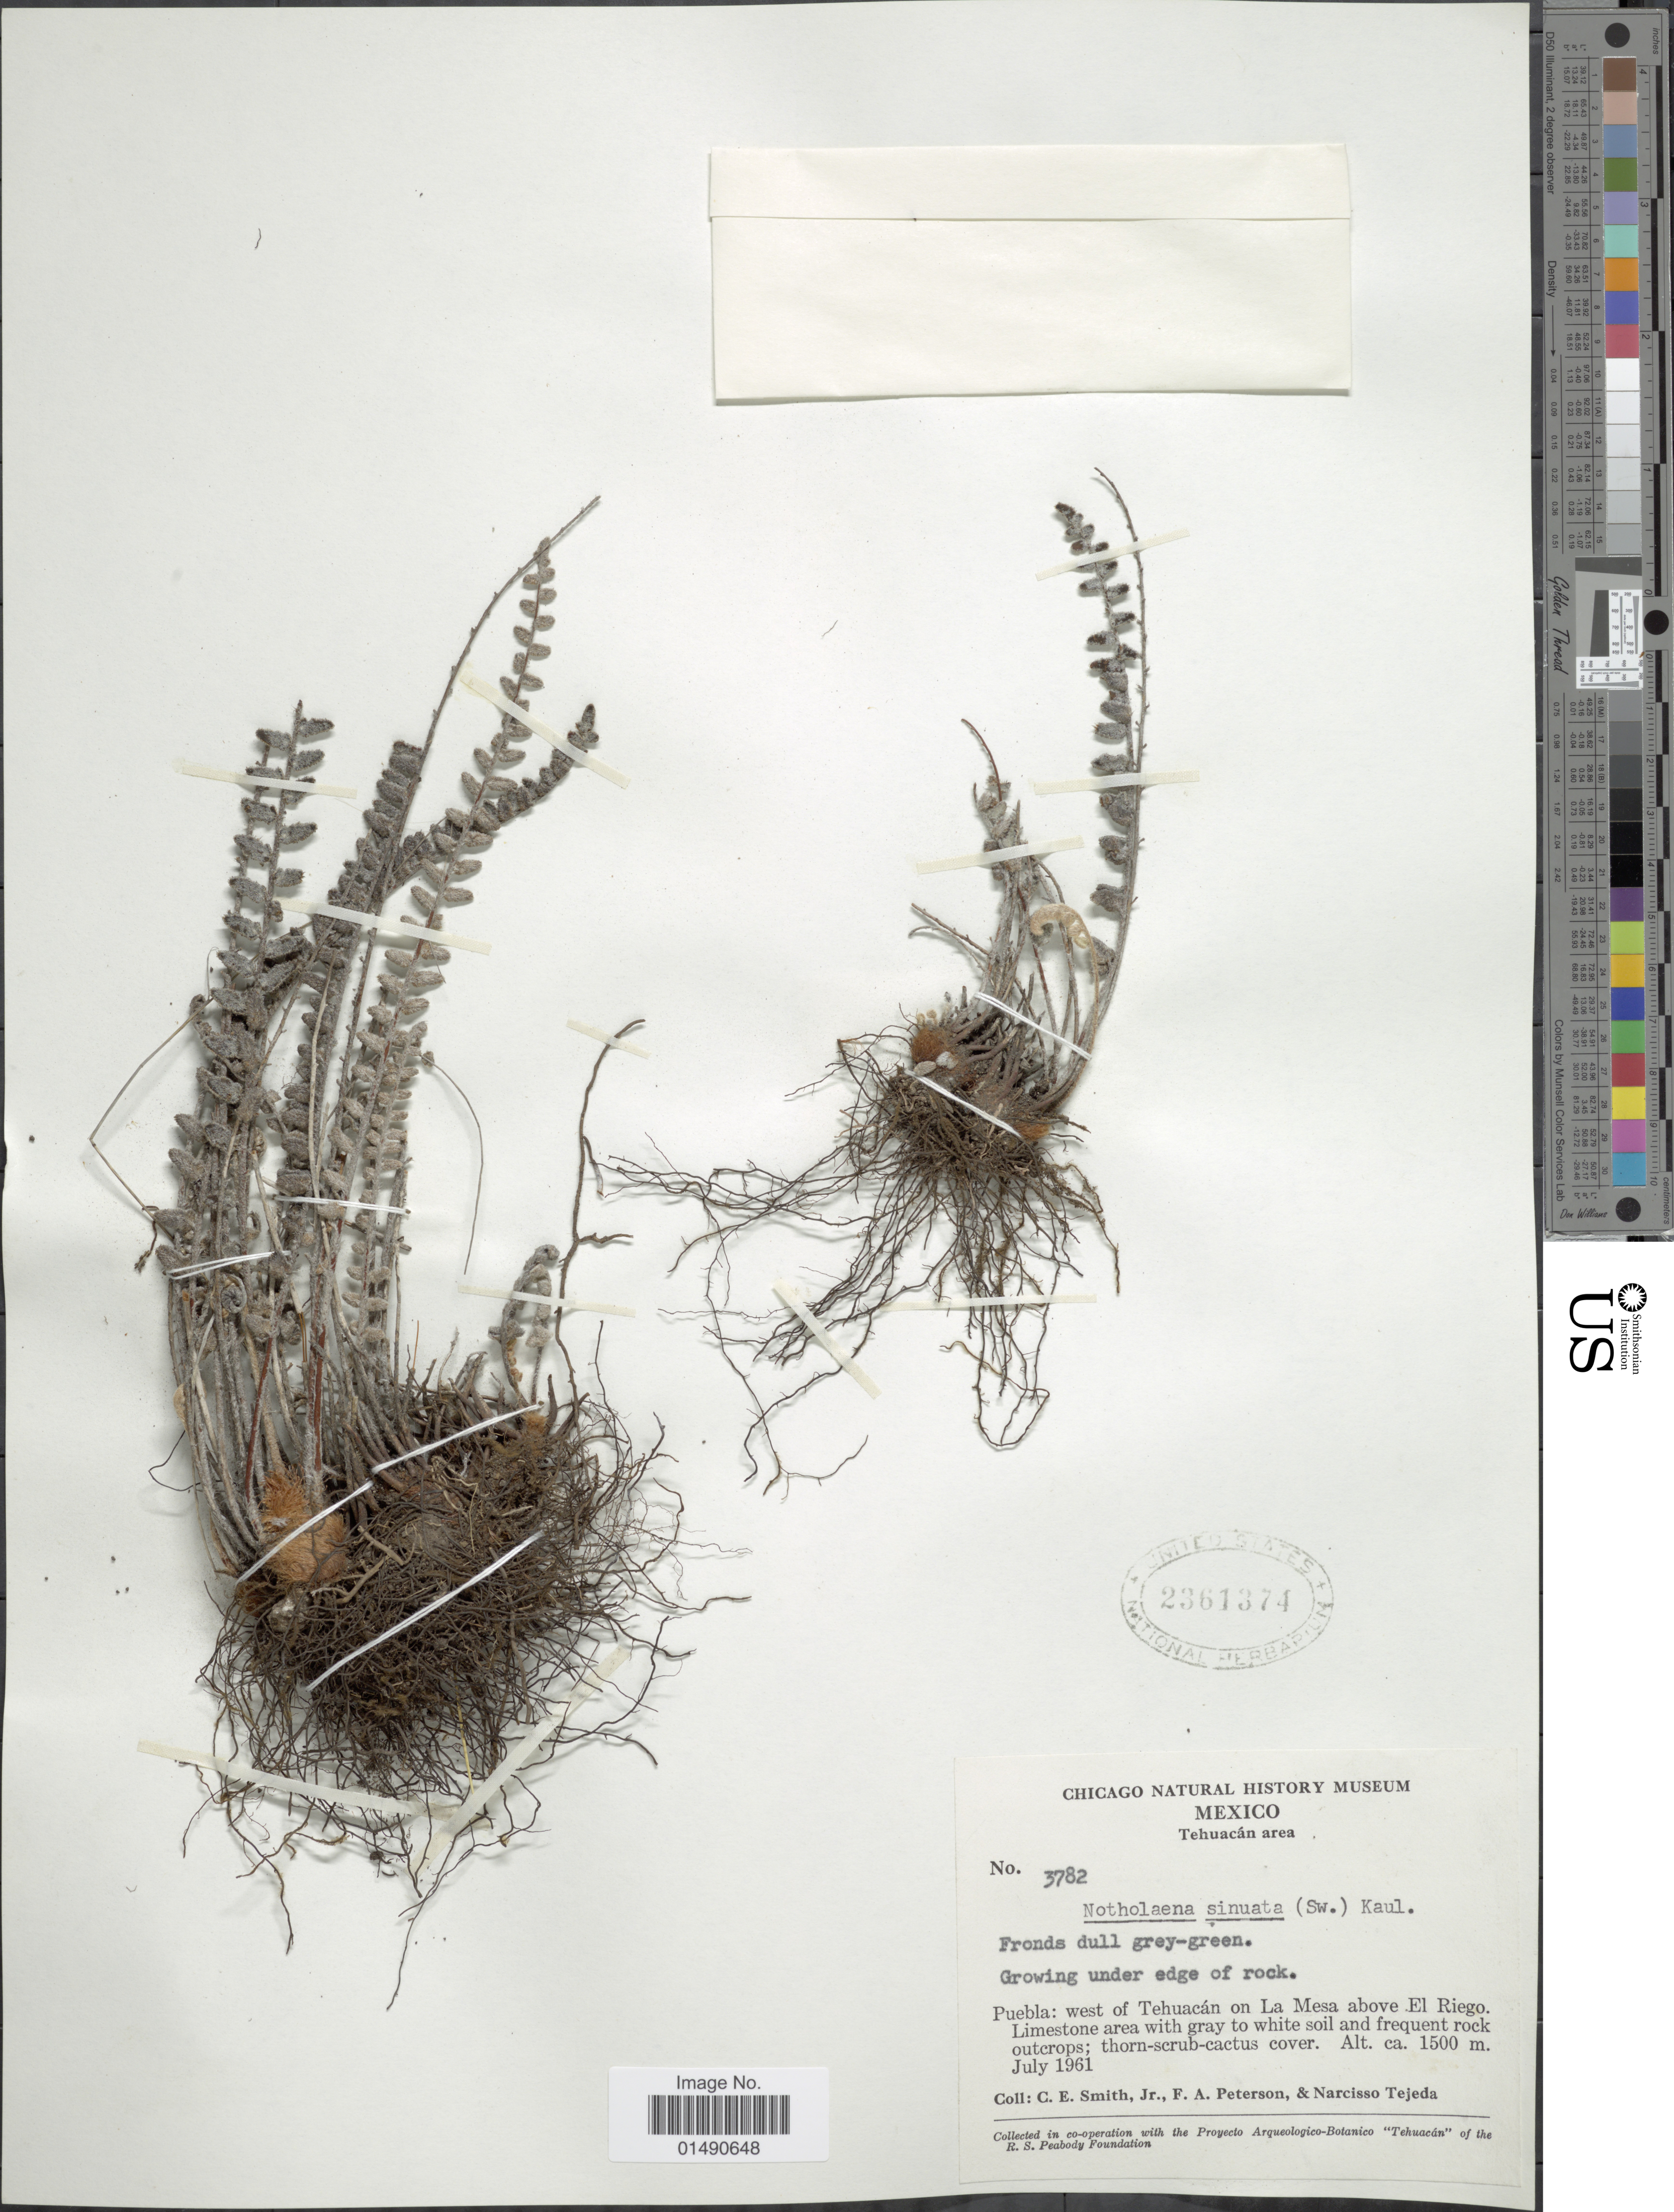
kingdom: Plantae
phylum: Tracheophyta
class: Polypodiopsida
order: Polypodiales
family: Pteridaceae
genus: Astrolepis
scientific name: Astrolepis sinuata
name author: (Lag. ex Sw.) D.M. Benham & Windham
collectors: C. E. Smith Jr., F. A. Peterson & N. Tejeda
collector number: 3782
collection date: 1961-07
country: Mexico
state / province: Puebla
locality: Tehuacán area, west of Tehcuacan on La Mesa above El Riego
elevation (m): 1500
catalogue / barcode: US 2361374